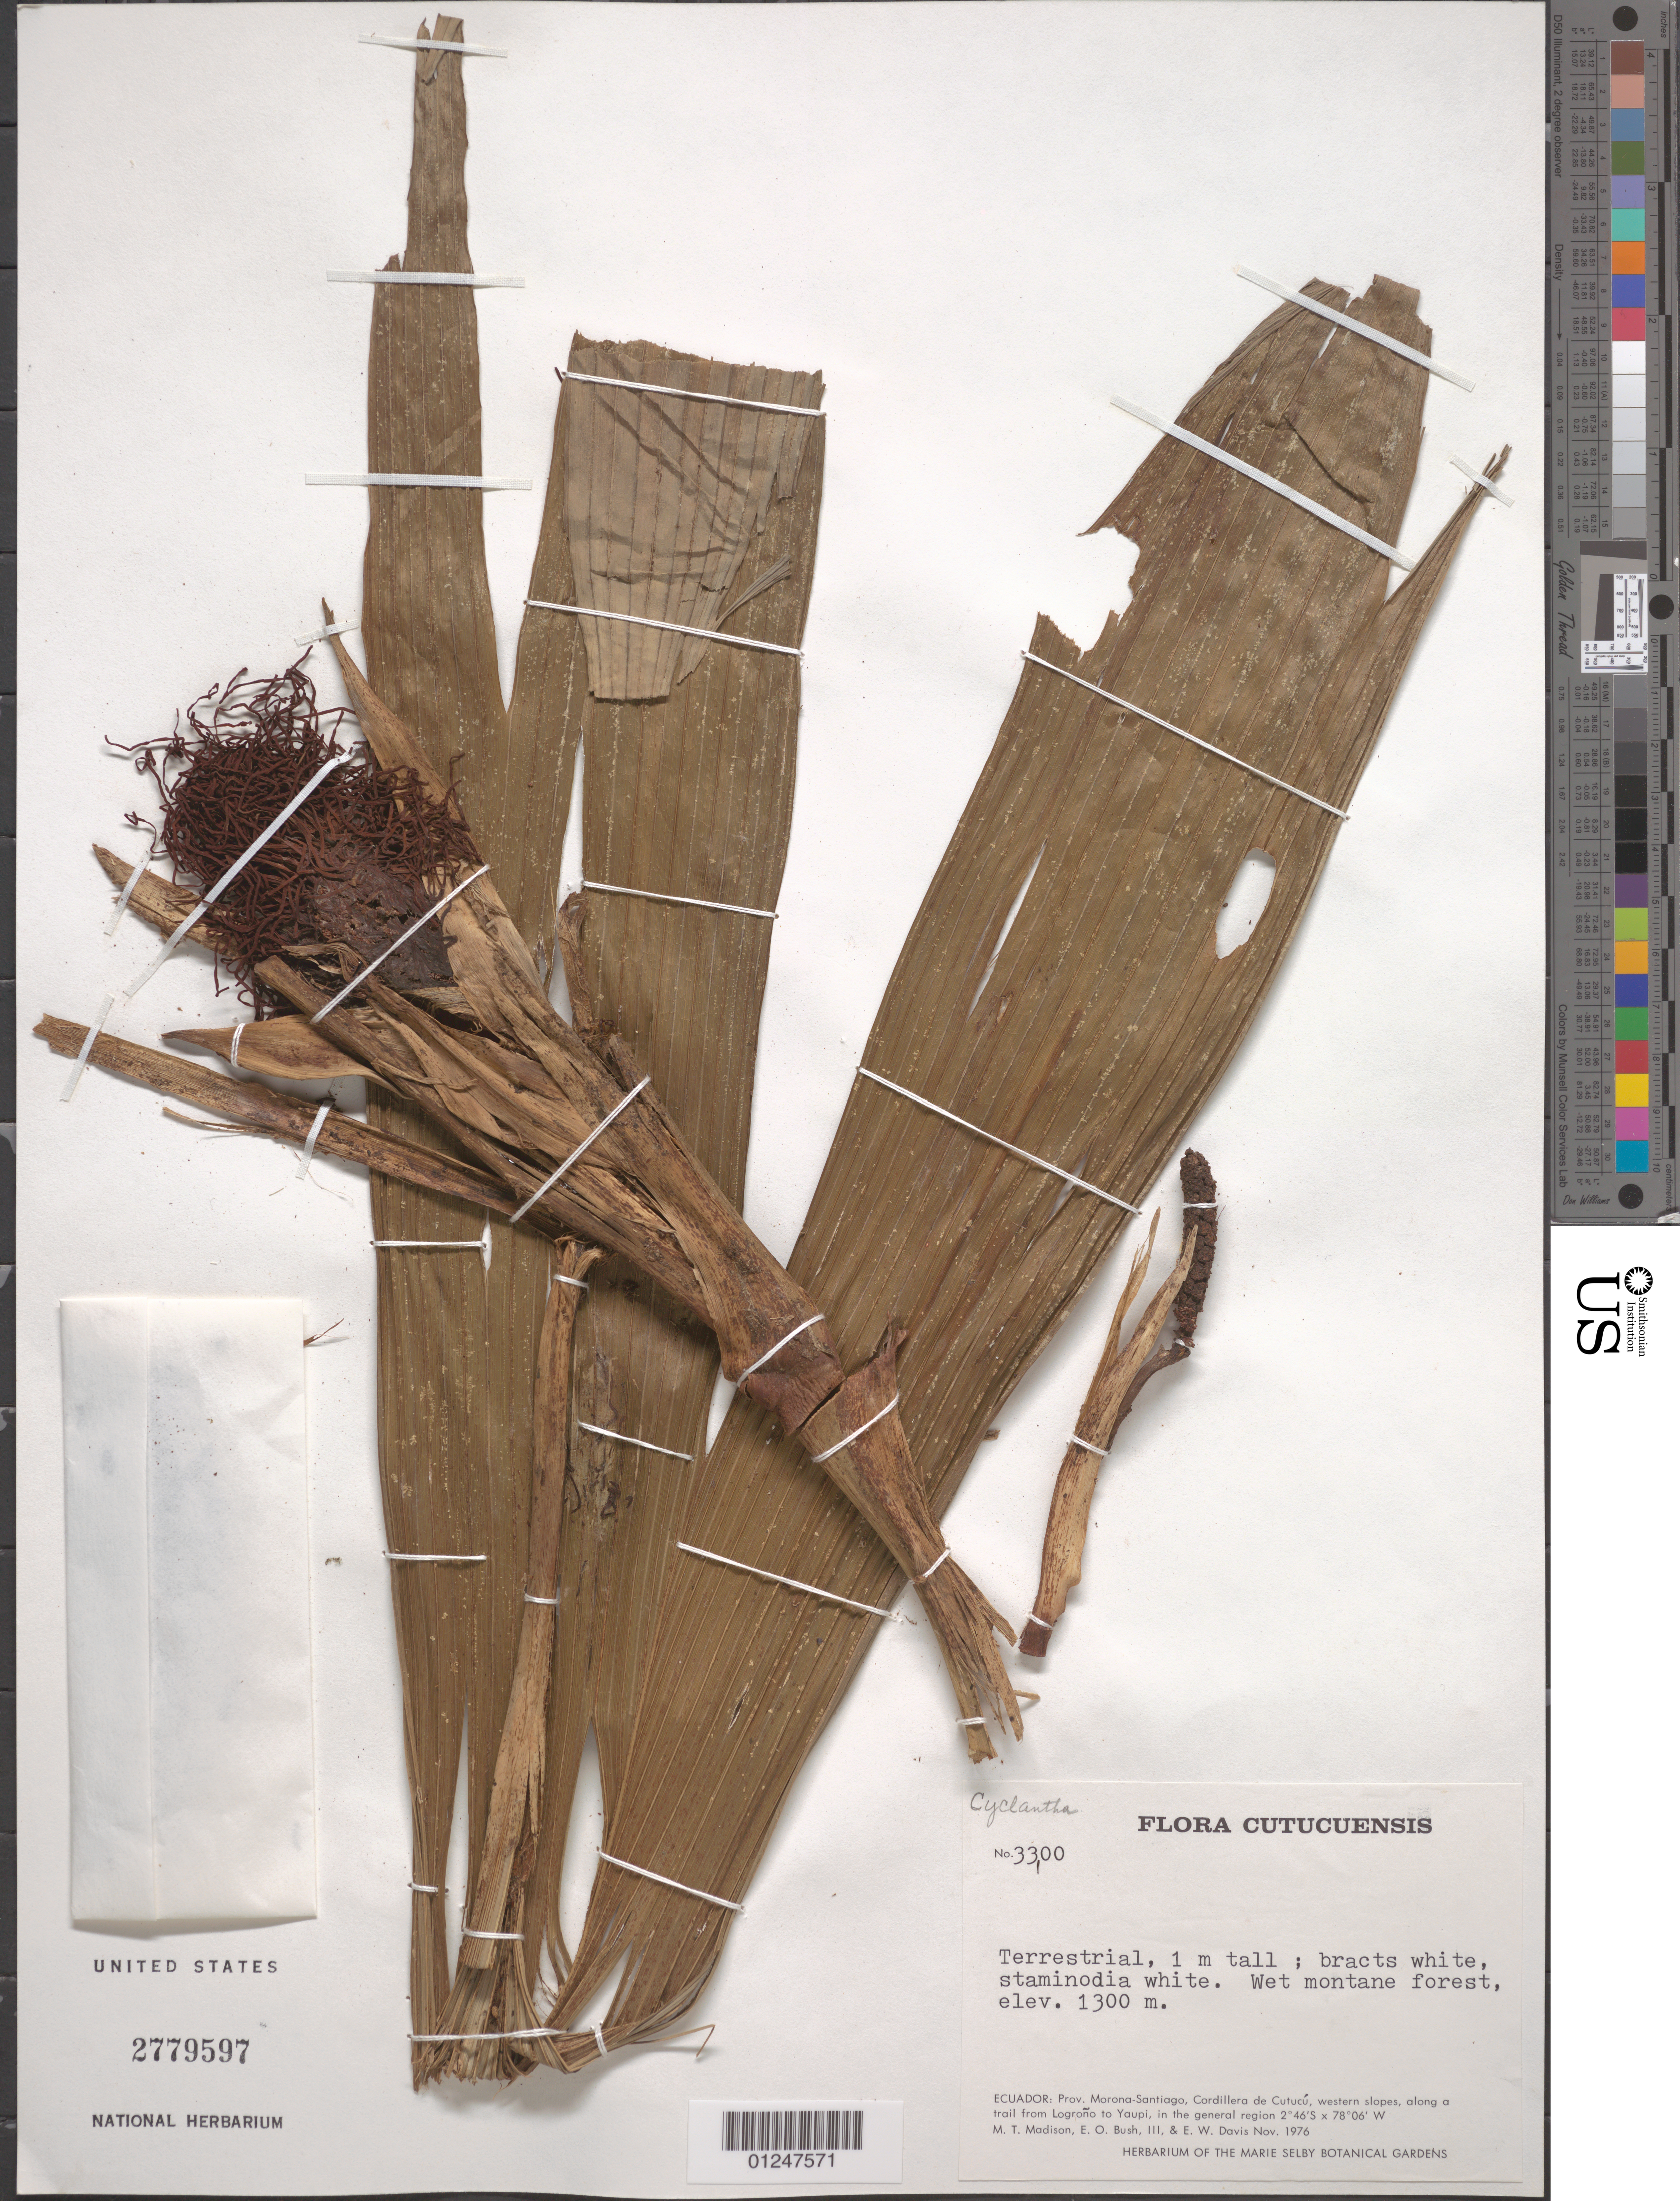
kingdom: Plantae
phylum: Tracheophyta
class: Liliopsida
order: Pandanales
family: Cyclanthaceae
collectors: M. T. Madison, E. O. Bush & E. W. Davis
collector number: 3300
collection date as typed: Nov 1976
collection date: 1976-11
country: Ecuador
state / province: Morona-Santiago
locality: Cordiller de Cutucú, W slopes, along a trail from Logroño to Yaupi, in the general region.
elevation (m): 1300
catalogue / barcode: US 2779597